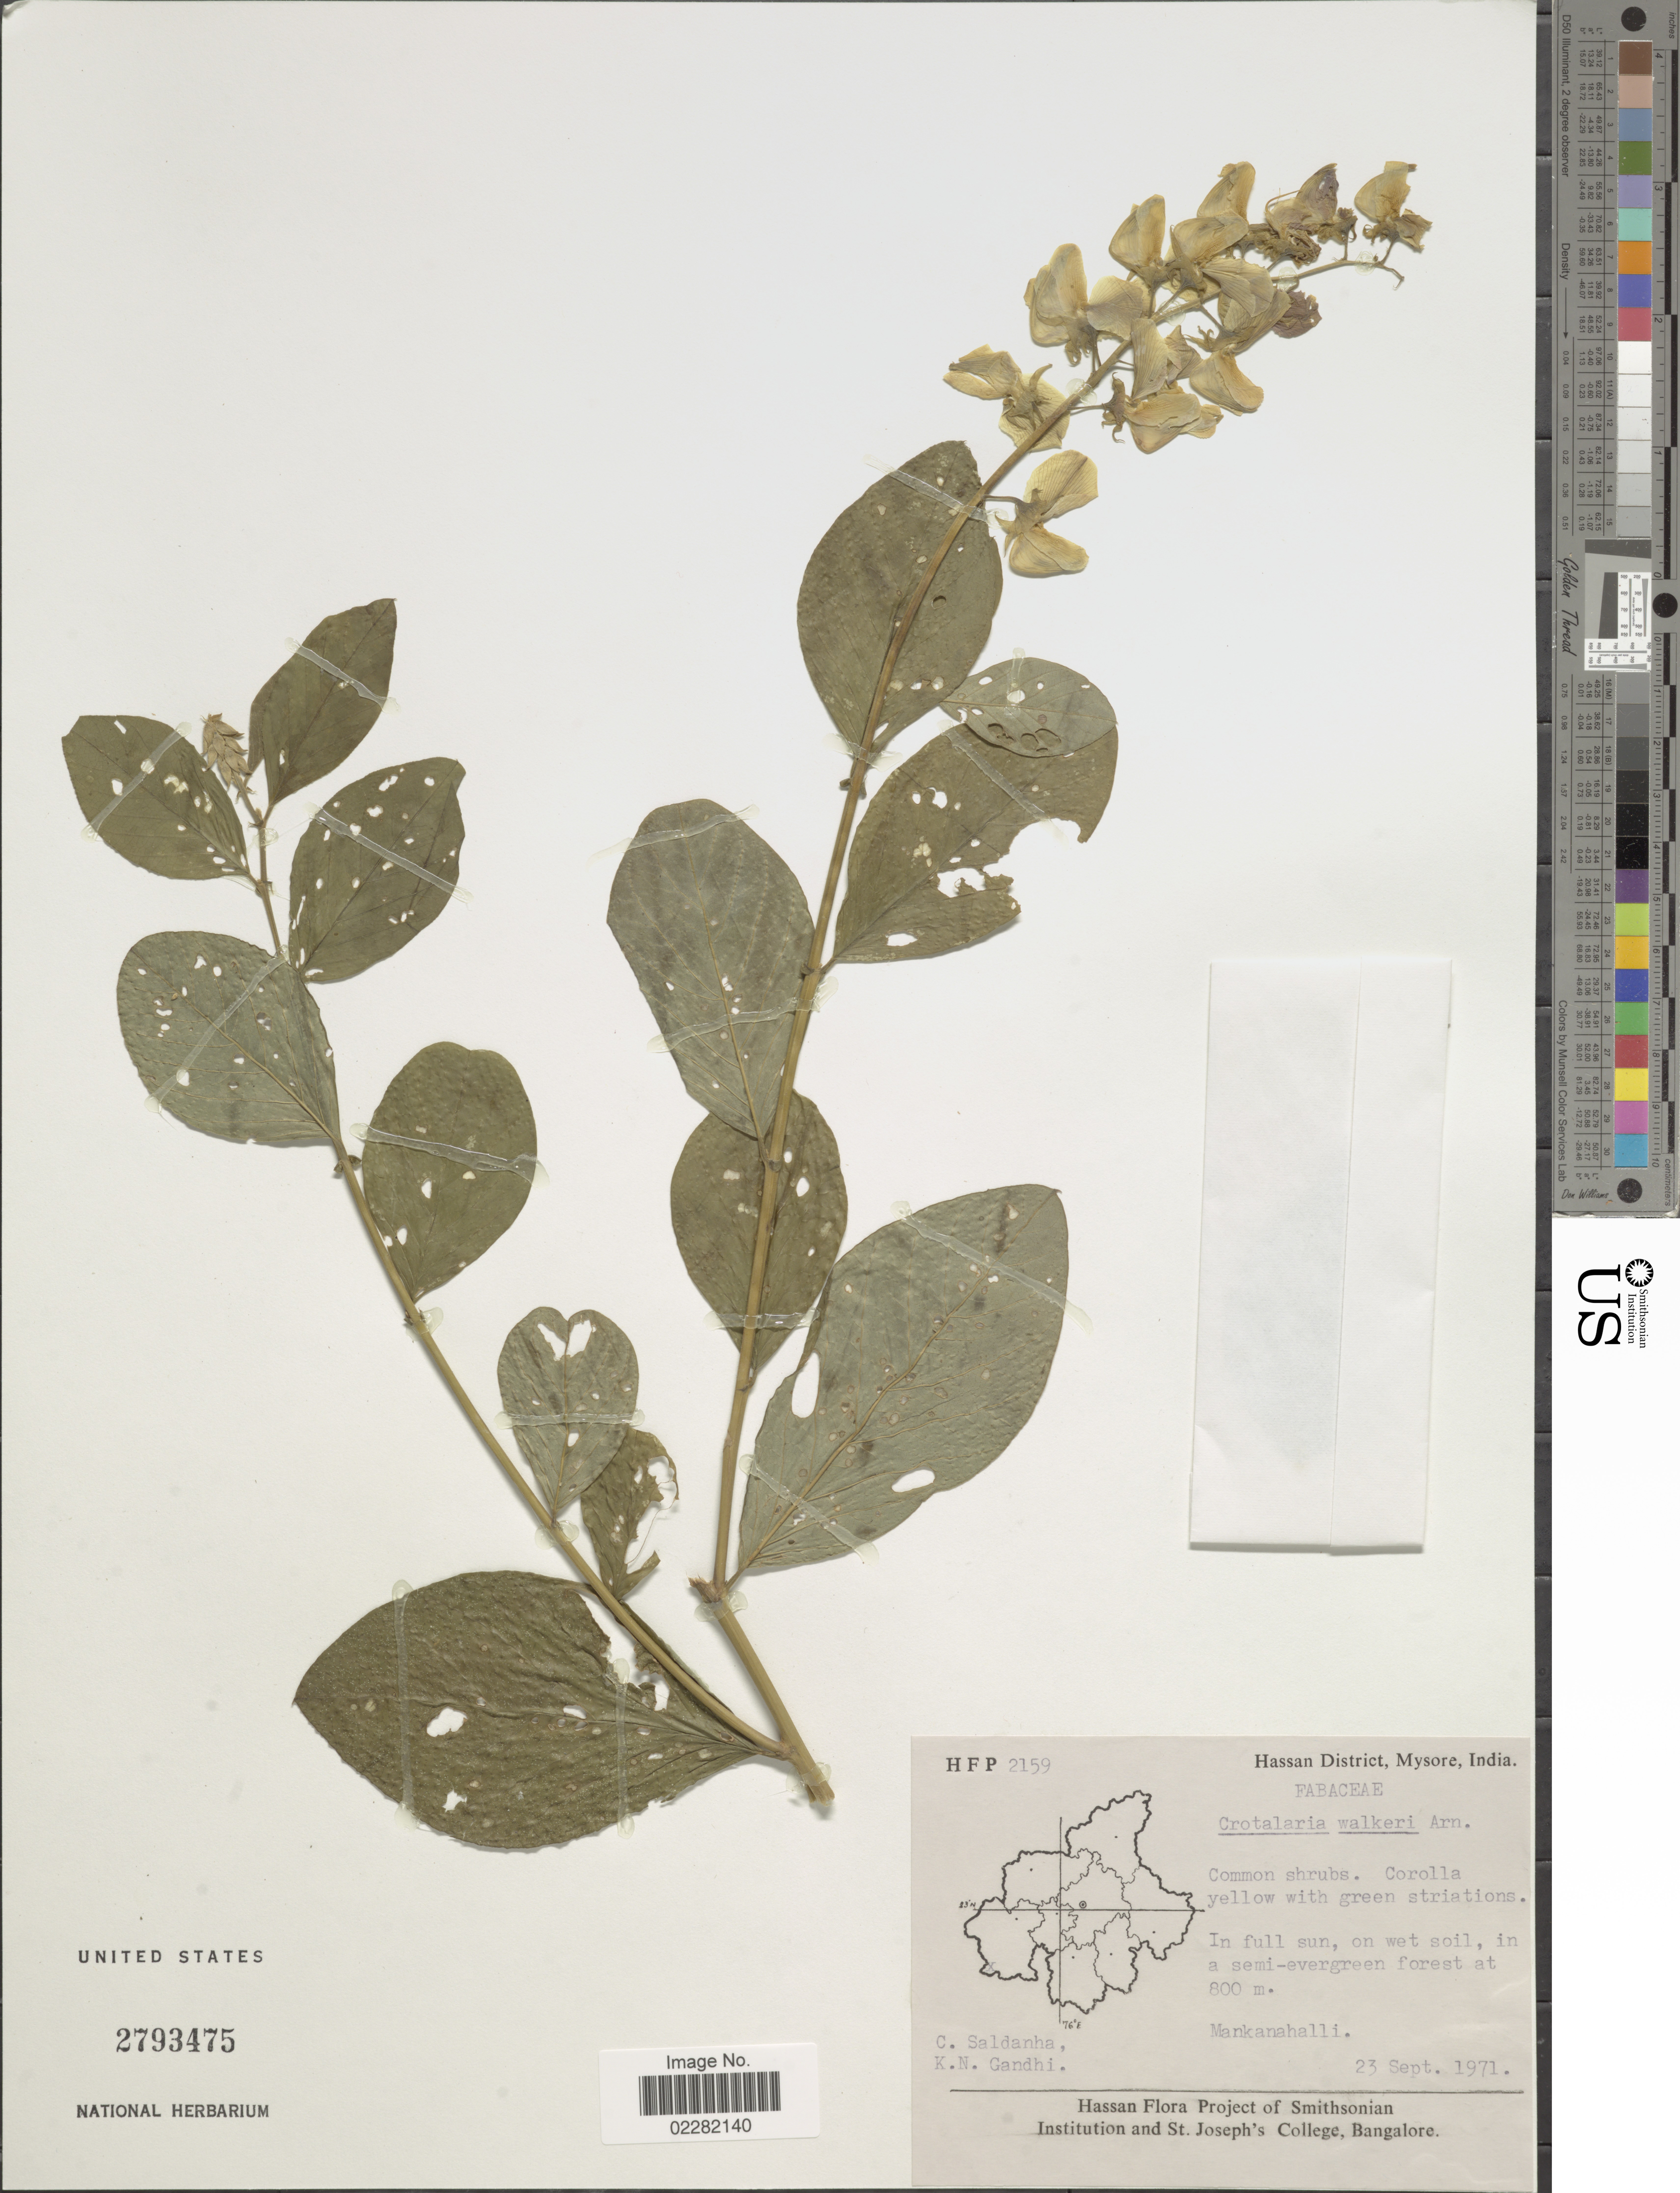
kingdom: Plantae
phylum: Tracheophyta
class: Magnoliopsida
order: Fabales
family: Fabaceae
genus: Crotalaria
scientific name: Crotalaria semperflorens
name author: Vent.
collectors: C. Saldanha & K. N. Gandhi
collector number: HFP 2159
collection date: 1971-09-23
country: India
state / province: Karnataka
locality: Hassan District, Mysore, Mankanahalli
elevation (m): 800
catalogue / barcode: US 2793475